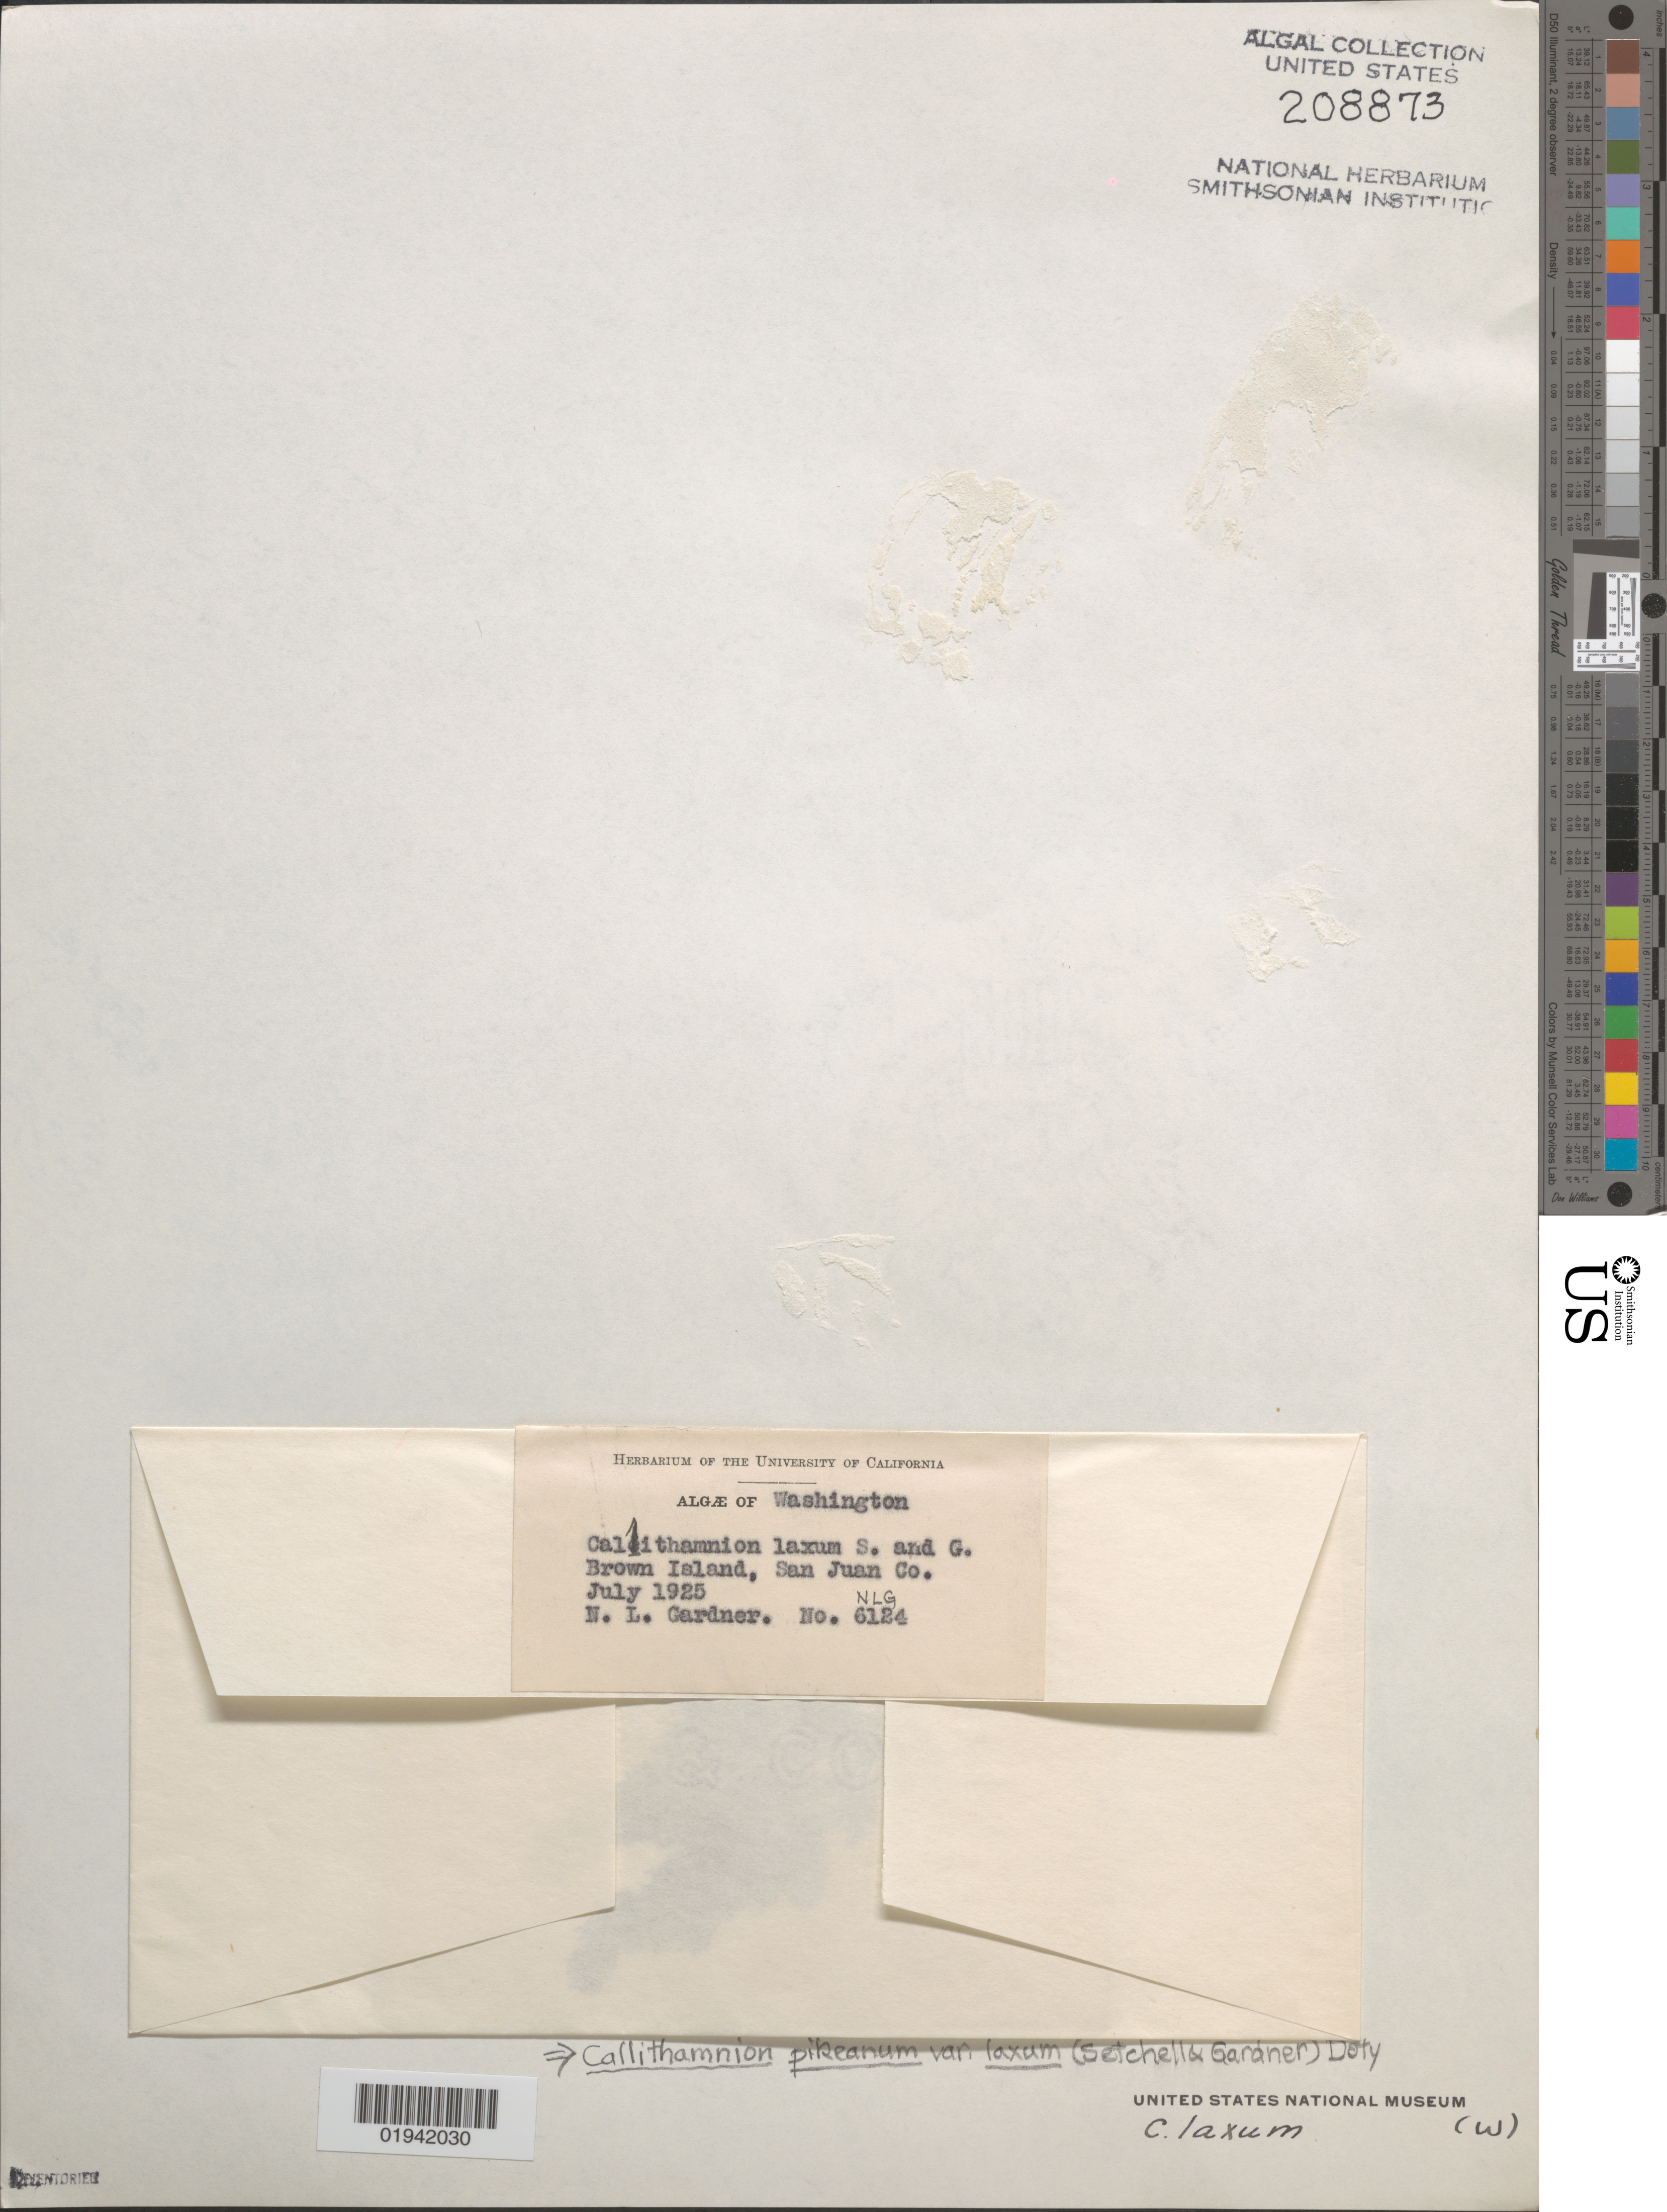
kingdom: Plantae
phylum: Rhodophyta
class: Florideophyceae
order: Ceramiales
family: Callithamniaceae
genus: Callithamnion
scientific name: Callithamnion pikeanum var. laxum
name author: (Setch. & N.L. Gardner) Doty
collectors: N. Gardner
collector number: NLG 6184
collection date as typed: Jul 1925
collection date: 1925-07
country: United States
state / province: Washington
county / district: San Juan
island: Brown Island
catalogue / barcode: US 208873